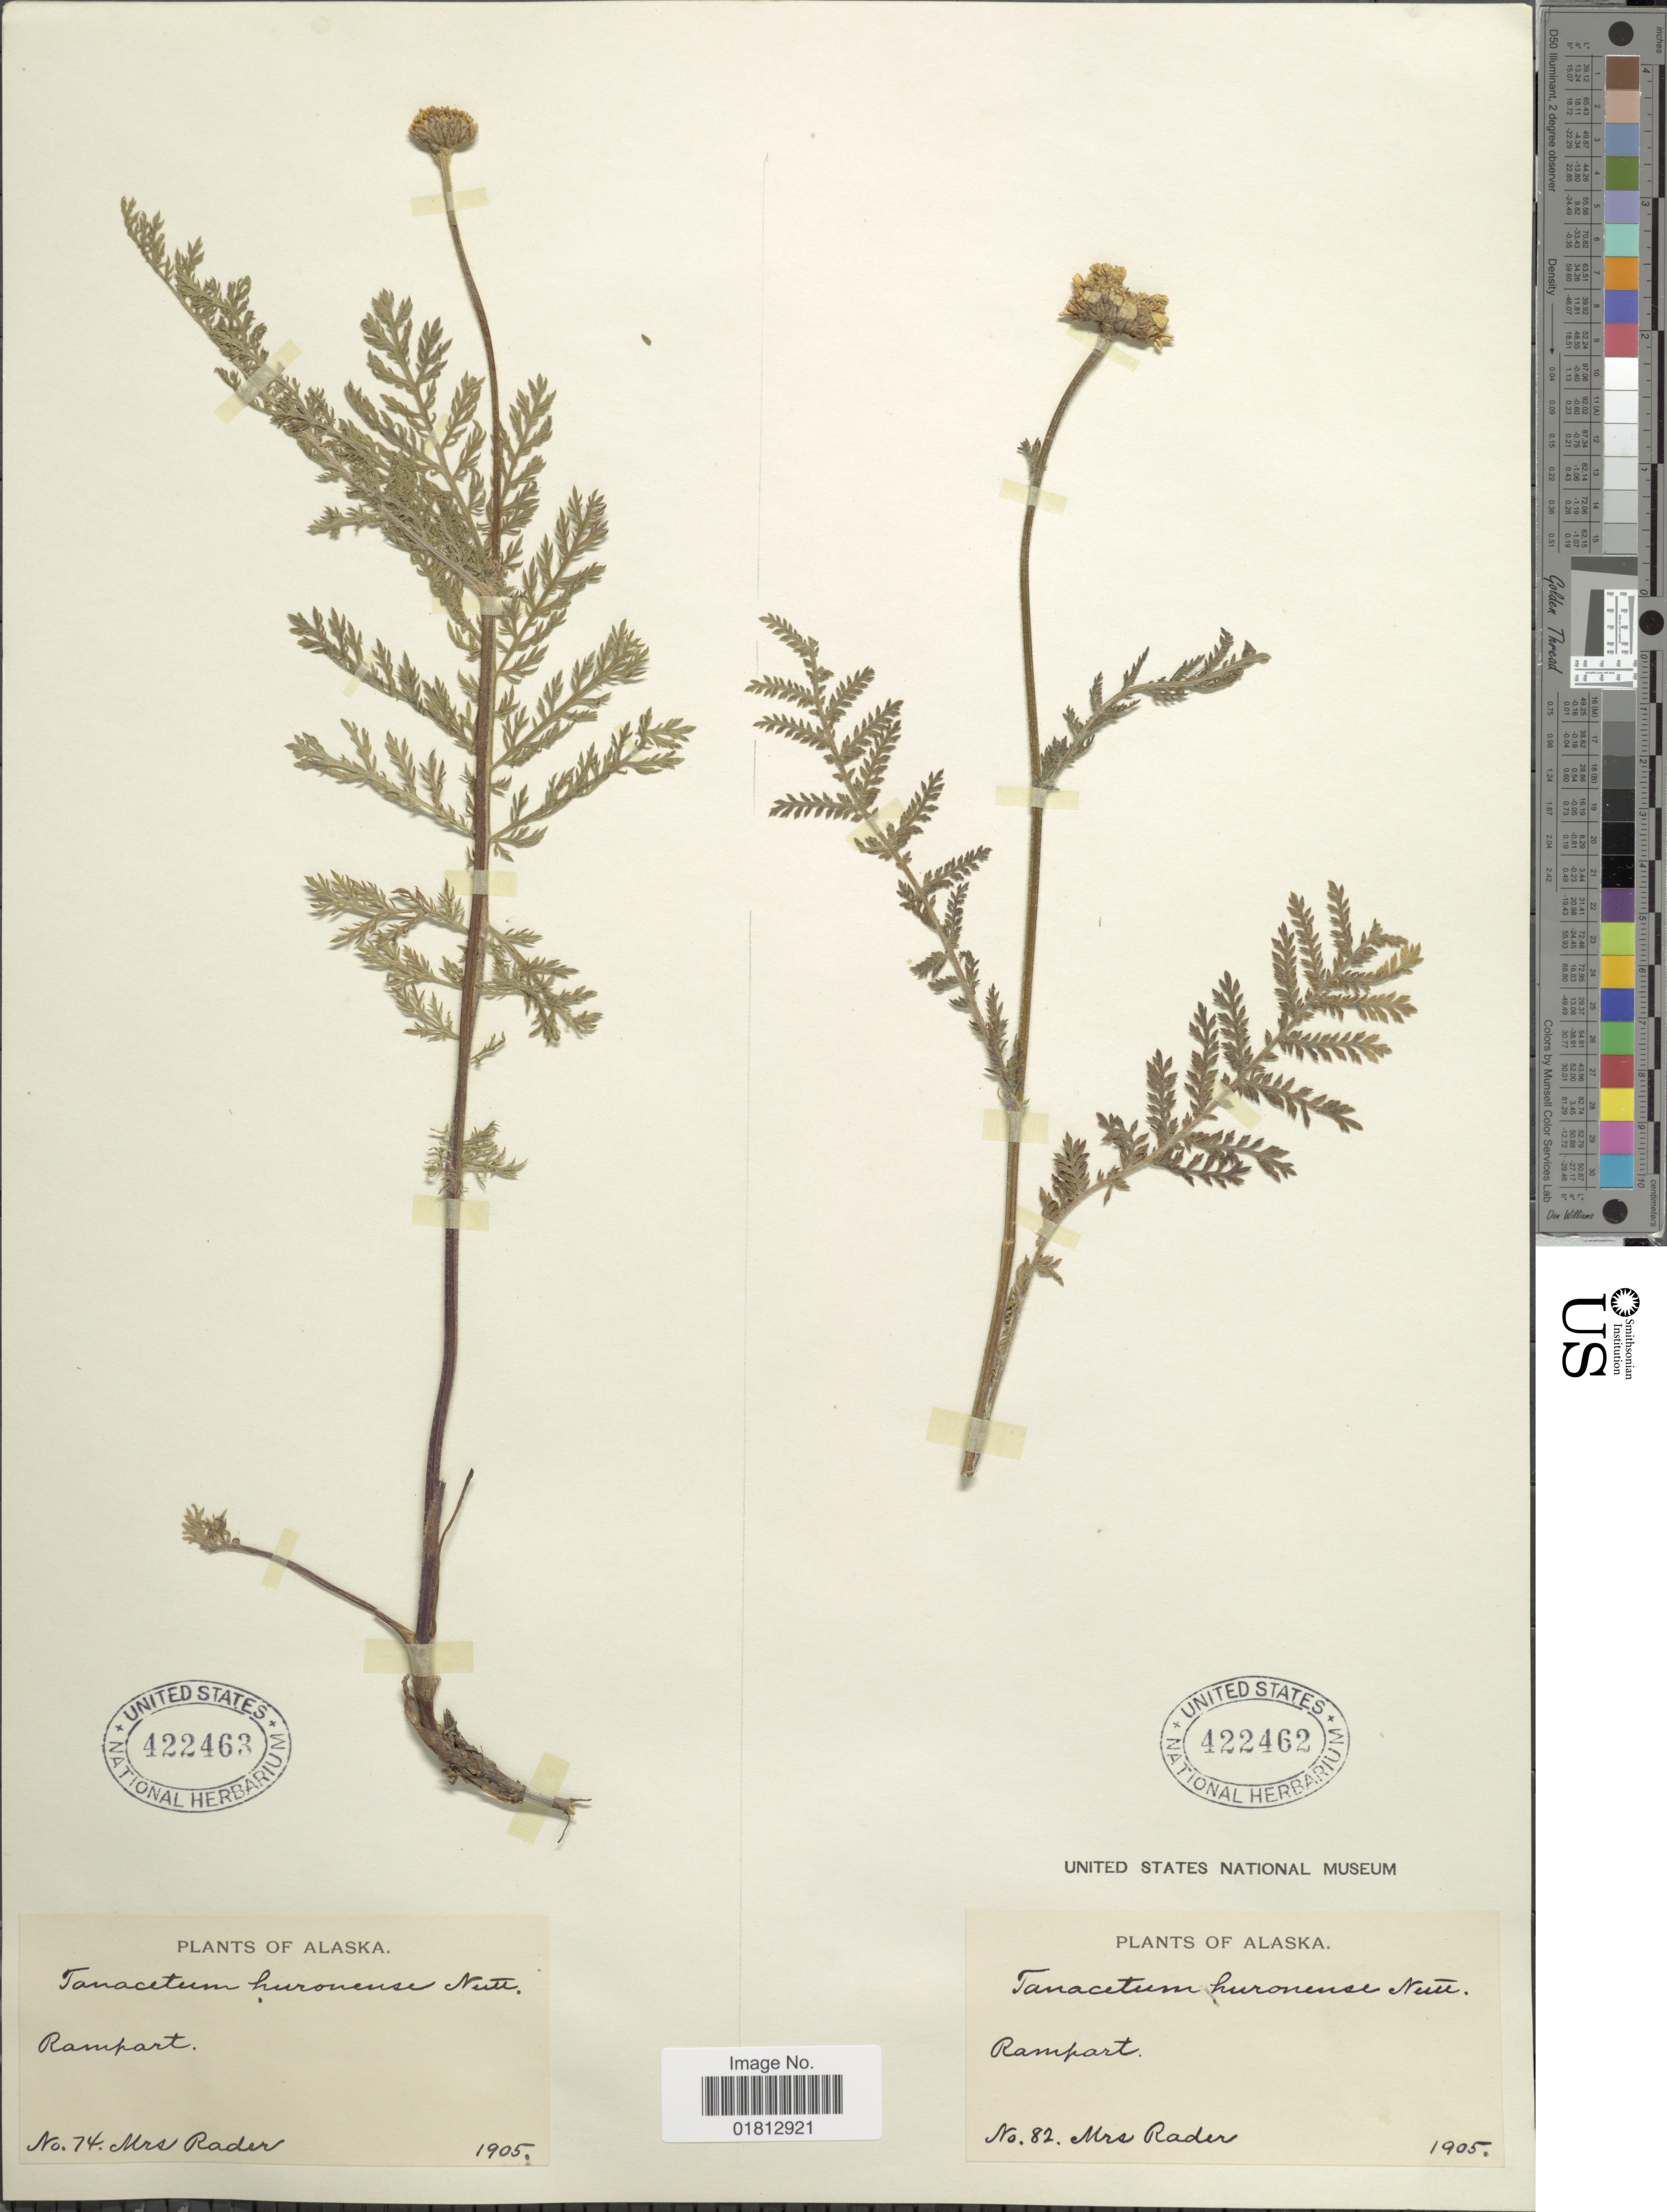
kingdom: Plantae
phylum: Tracheophyta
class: Magnoliopsida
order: Asterales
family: Asteraceae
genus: Tanacetum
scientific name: Tanacetum huronense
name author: Nutt.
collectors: Mrs. Rader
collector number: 74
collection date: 1905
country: United States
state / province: Alaska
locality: Rampart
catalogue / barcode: US 422463